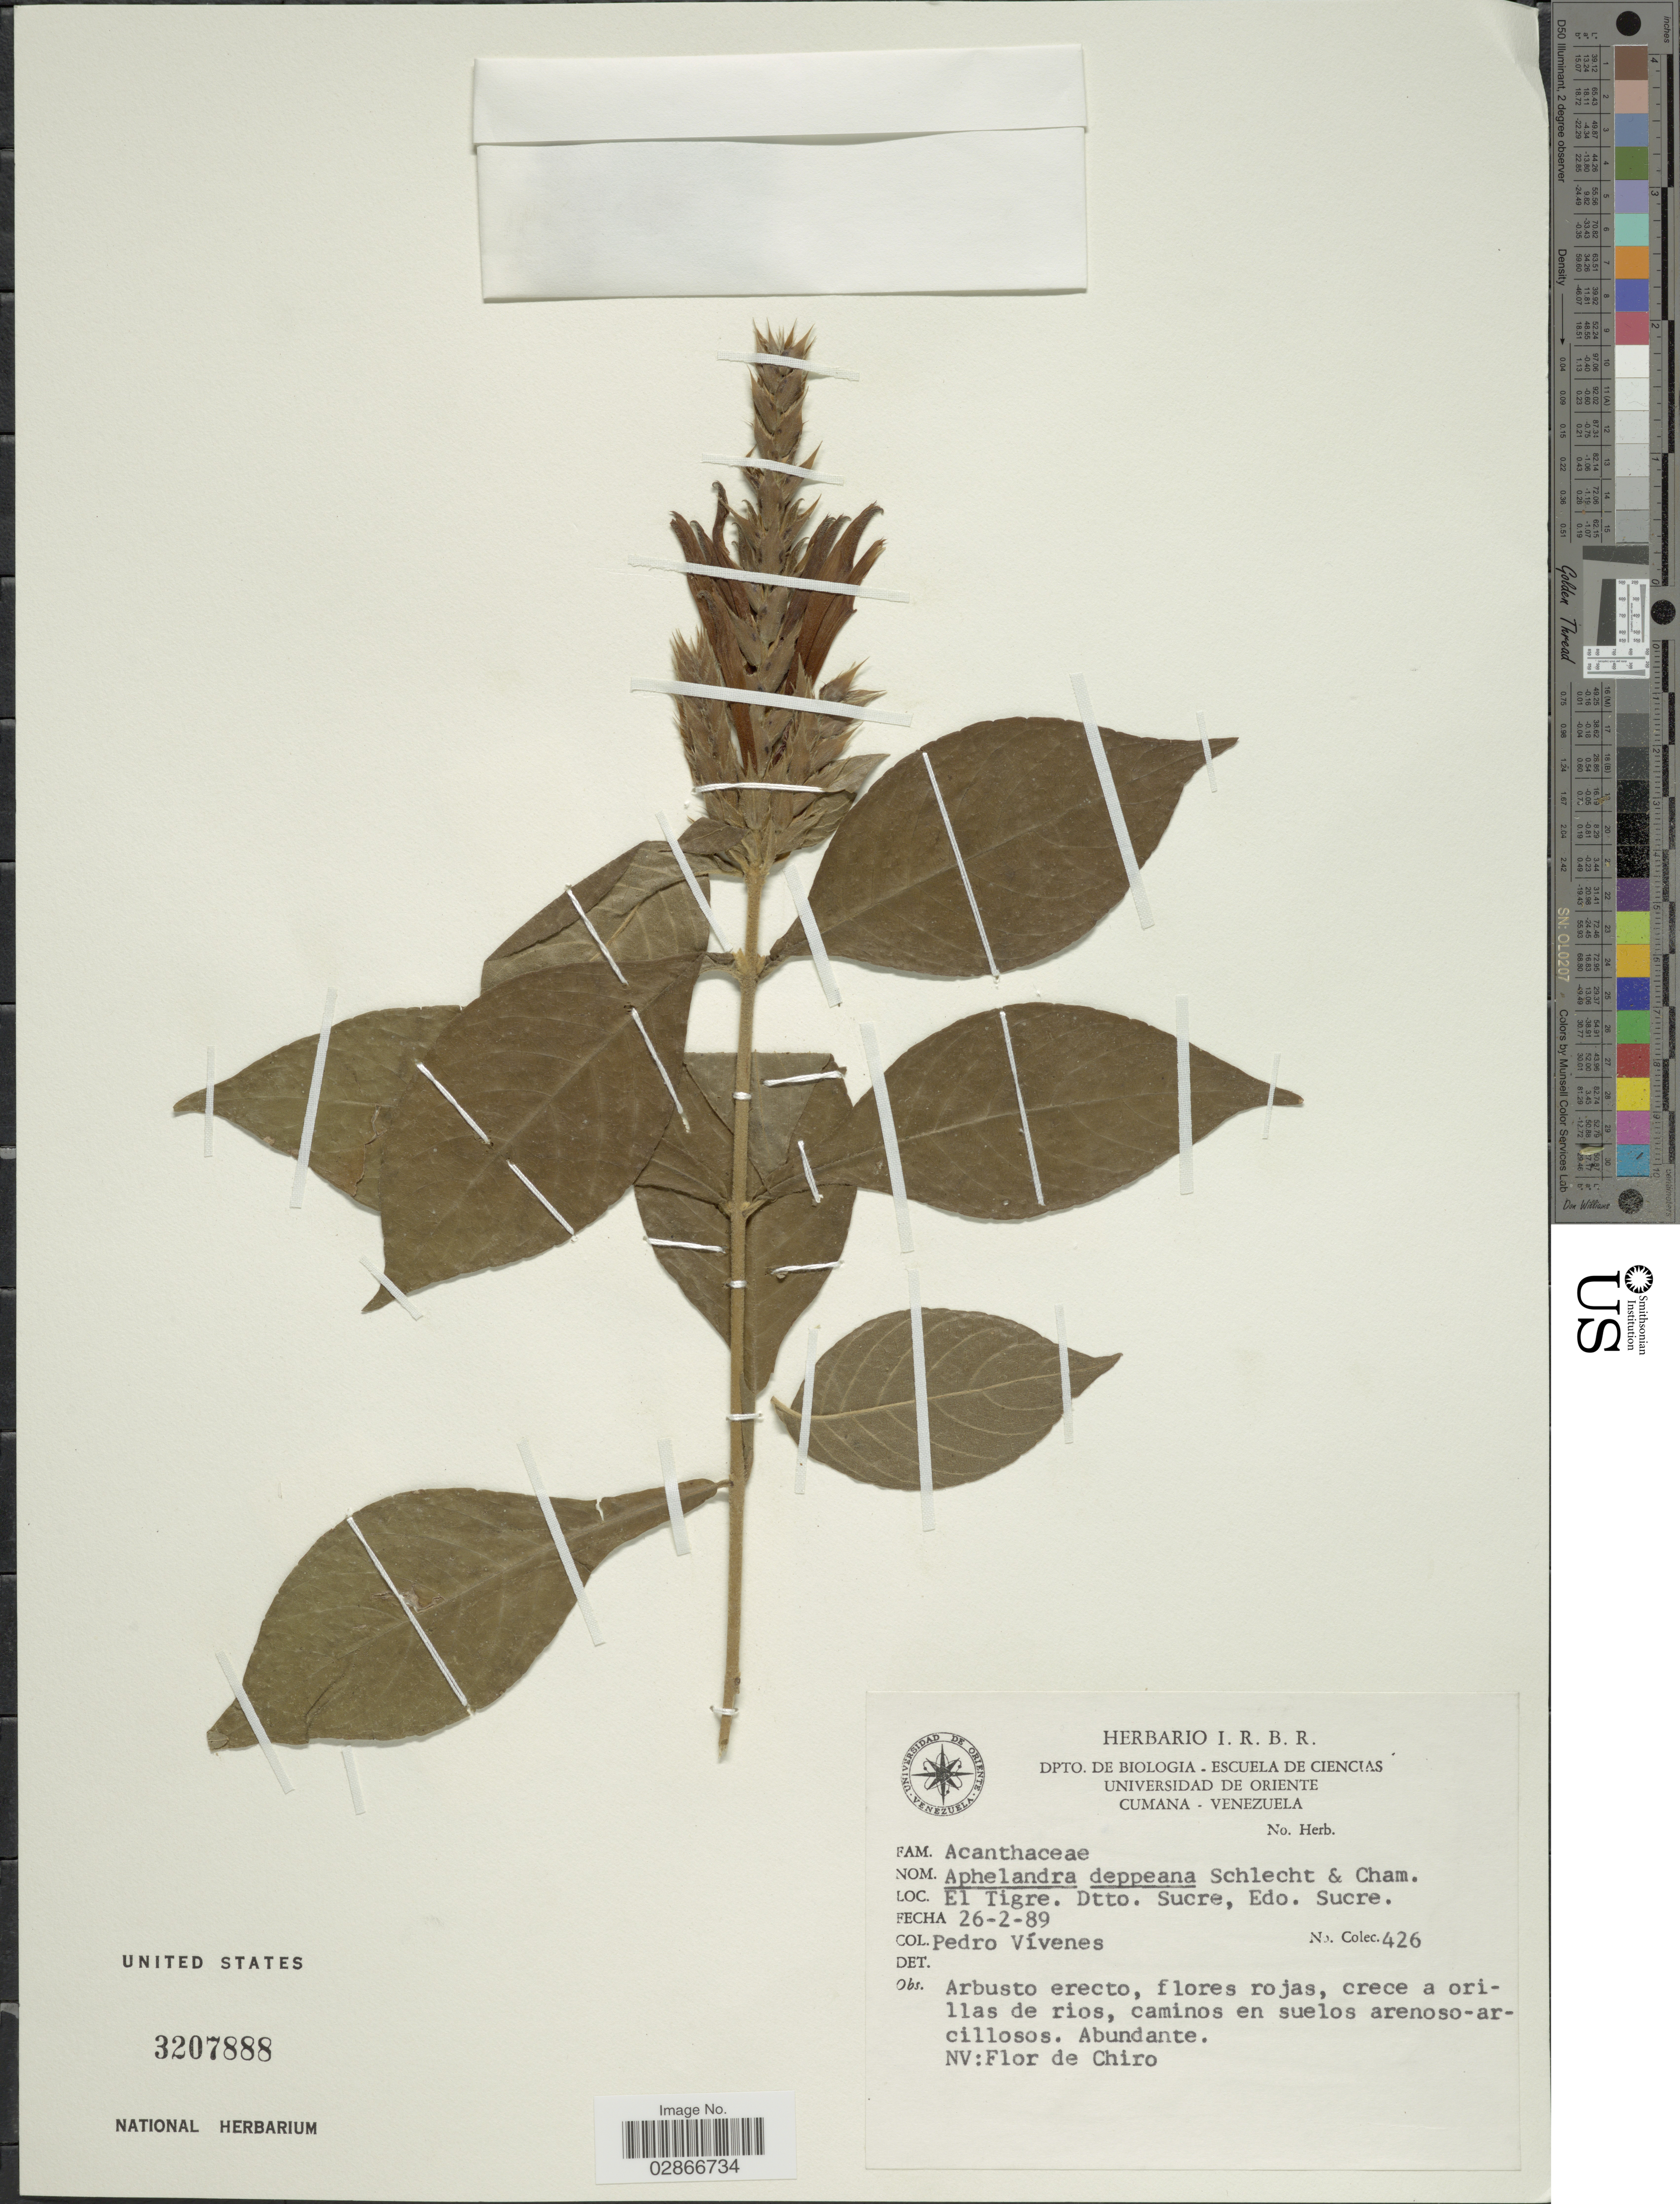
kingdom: Plantae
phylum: Tracheophyta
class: Magnoliopsida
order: Lamiales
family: Acanthaceae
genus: Aphelandra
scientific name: Aphelandra deppeana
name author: Schltdl. & Cham.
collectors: P. Vivenes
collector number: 426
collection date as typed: Transcribed d/m/y: 26/2/89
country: Venezuela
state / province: Sucre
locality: El Tigre, Dtto. Sucre, Edo. Sucre.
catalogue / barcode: US 3207888